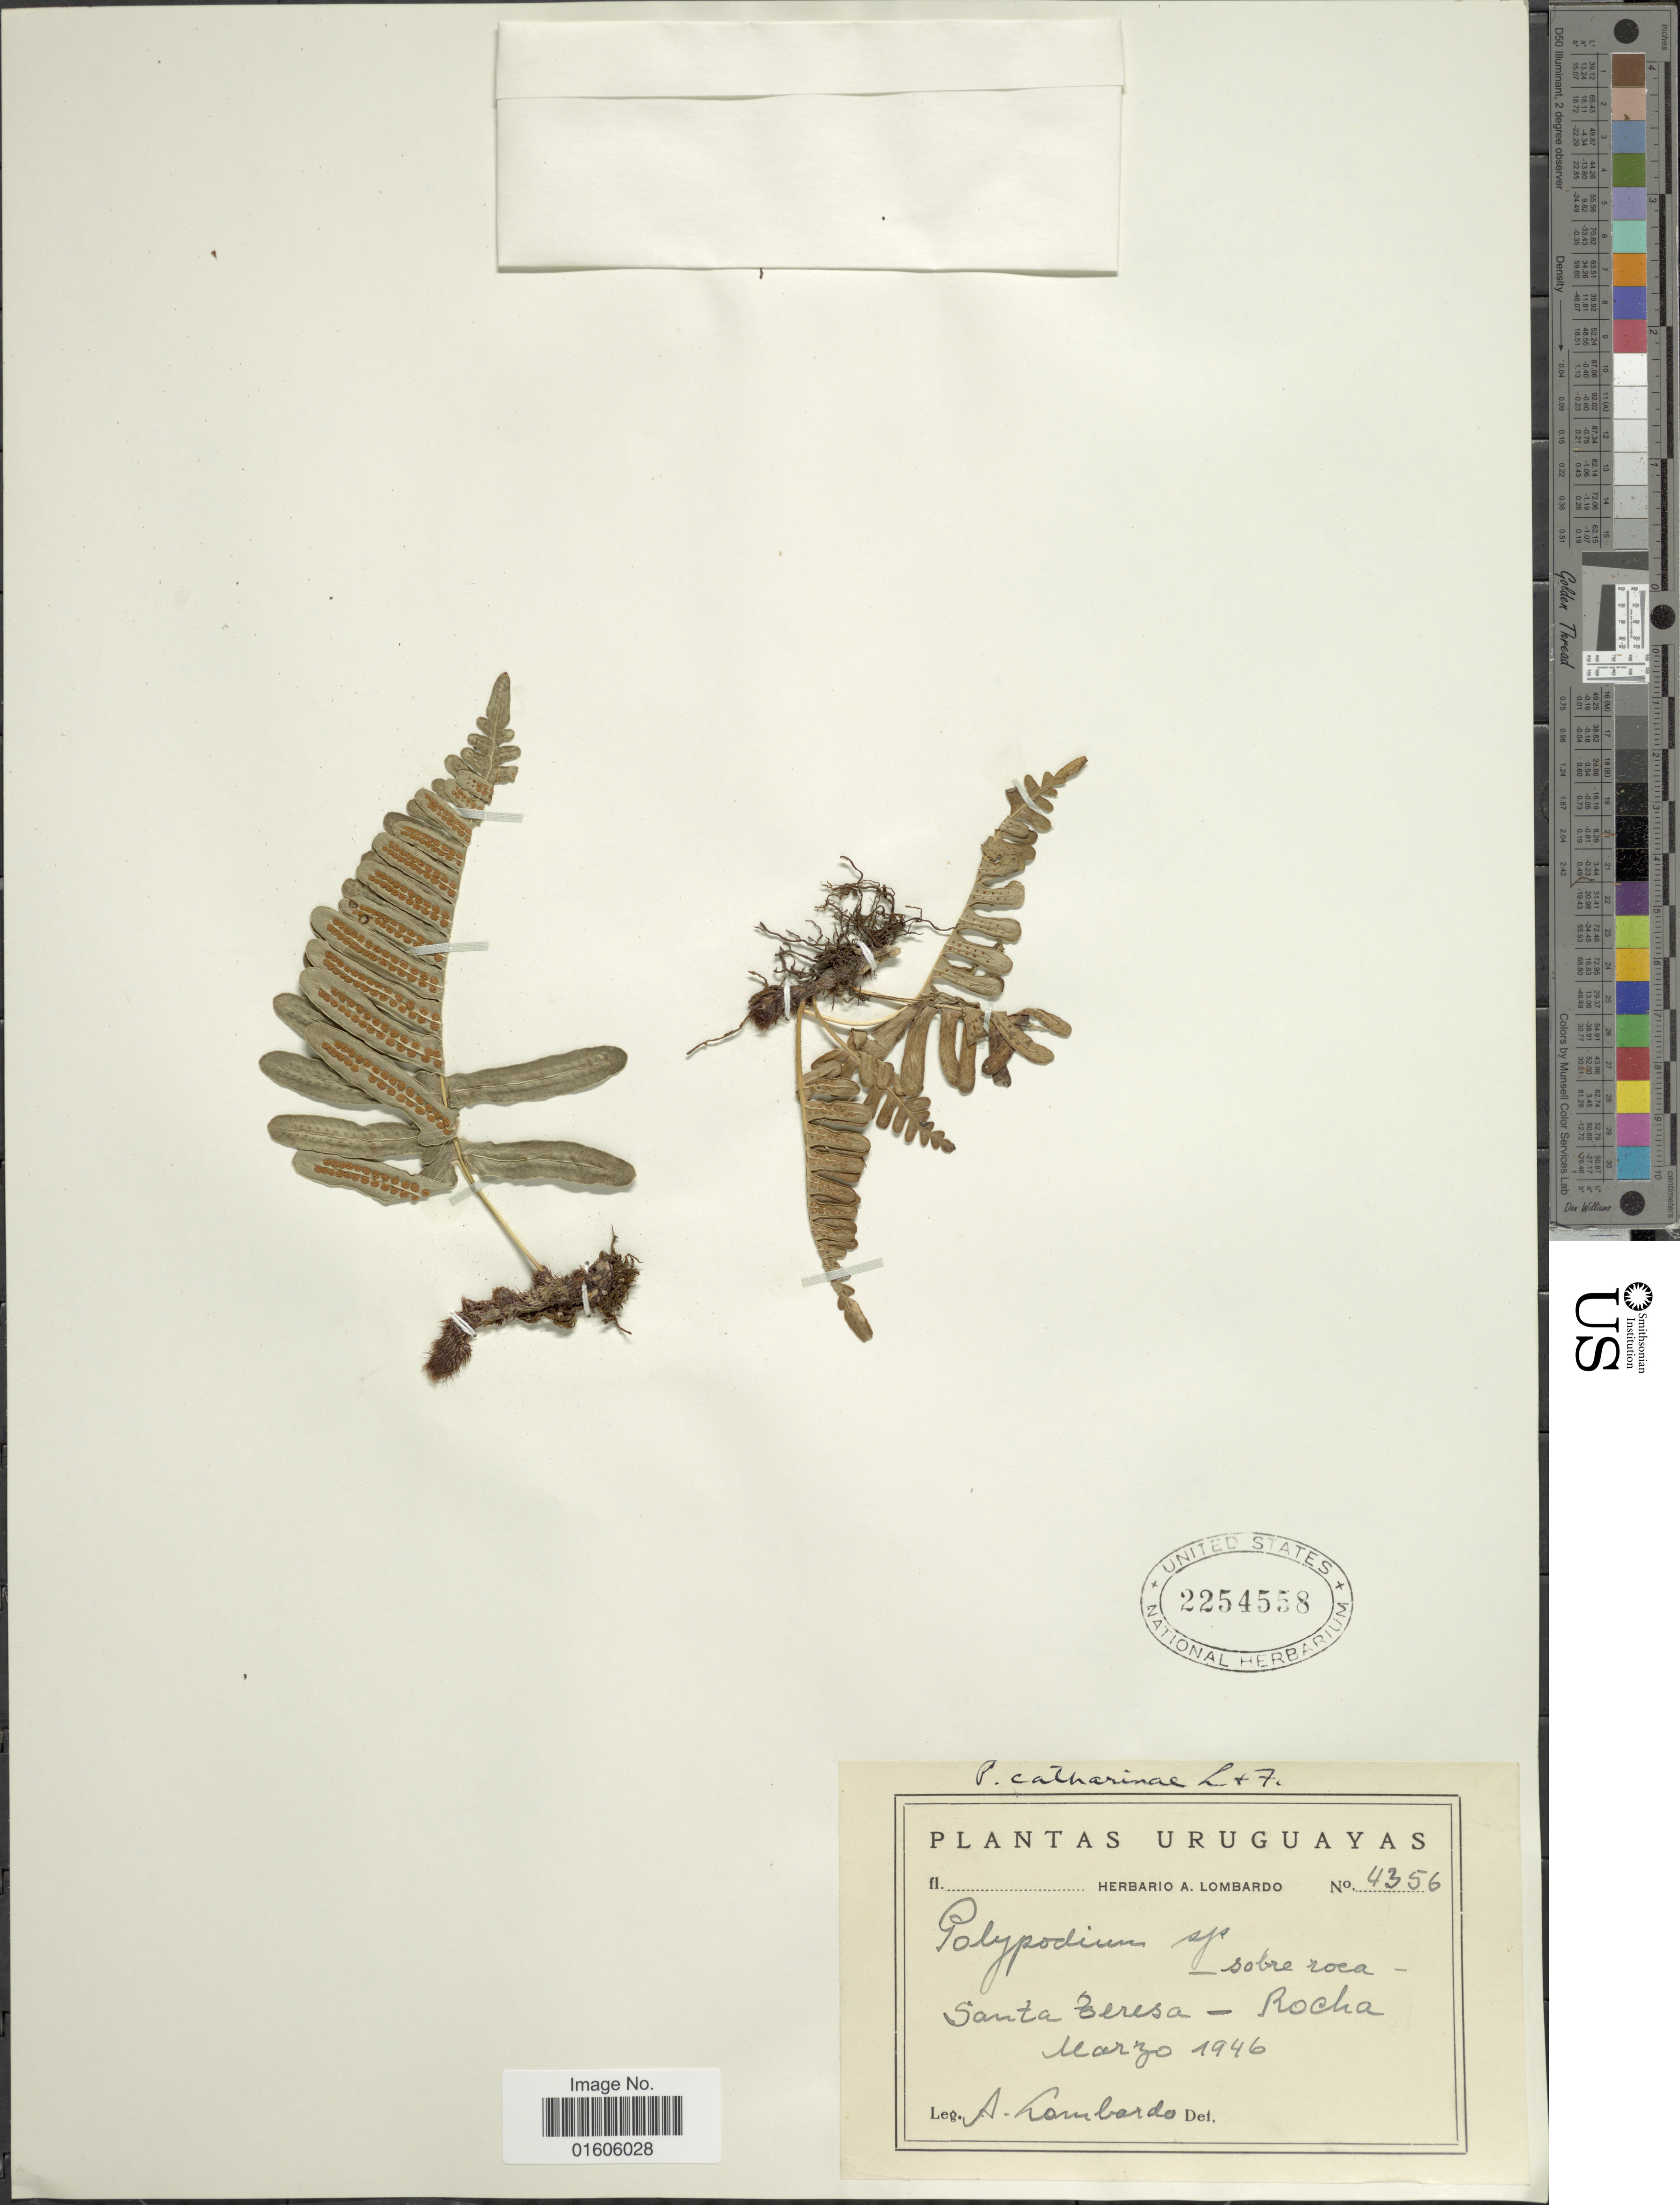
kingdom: Plantae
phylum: Tracheophyta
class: Polypodiopsida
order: Polypodiales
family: Polypodiaceae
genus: Serpocaulon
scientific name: Serpocaulon catharinae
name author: (Langsd. & Fisch.) A.R. Sm.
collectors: A. Lombardo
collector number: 4356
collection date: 1946-03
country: Uruguay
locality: Santa Teresa - Rocha.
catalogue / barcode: US 2254558